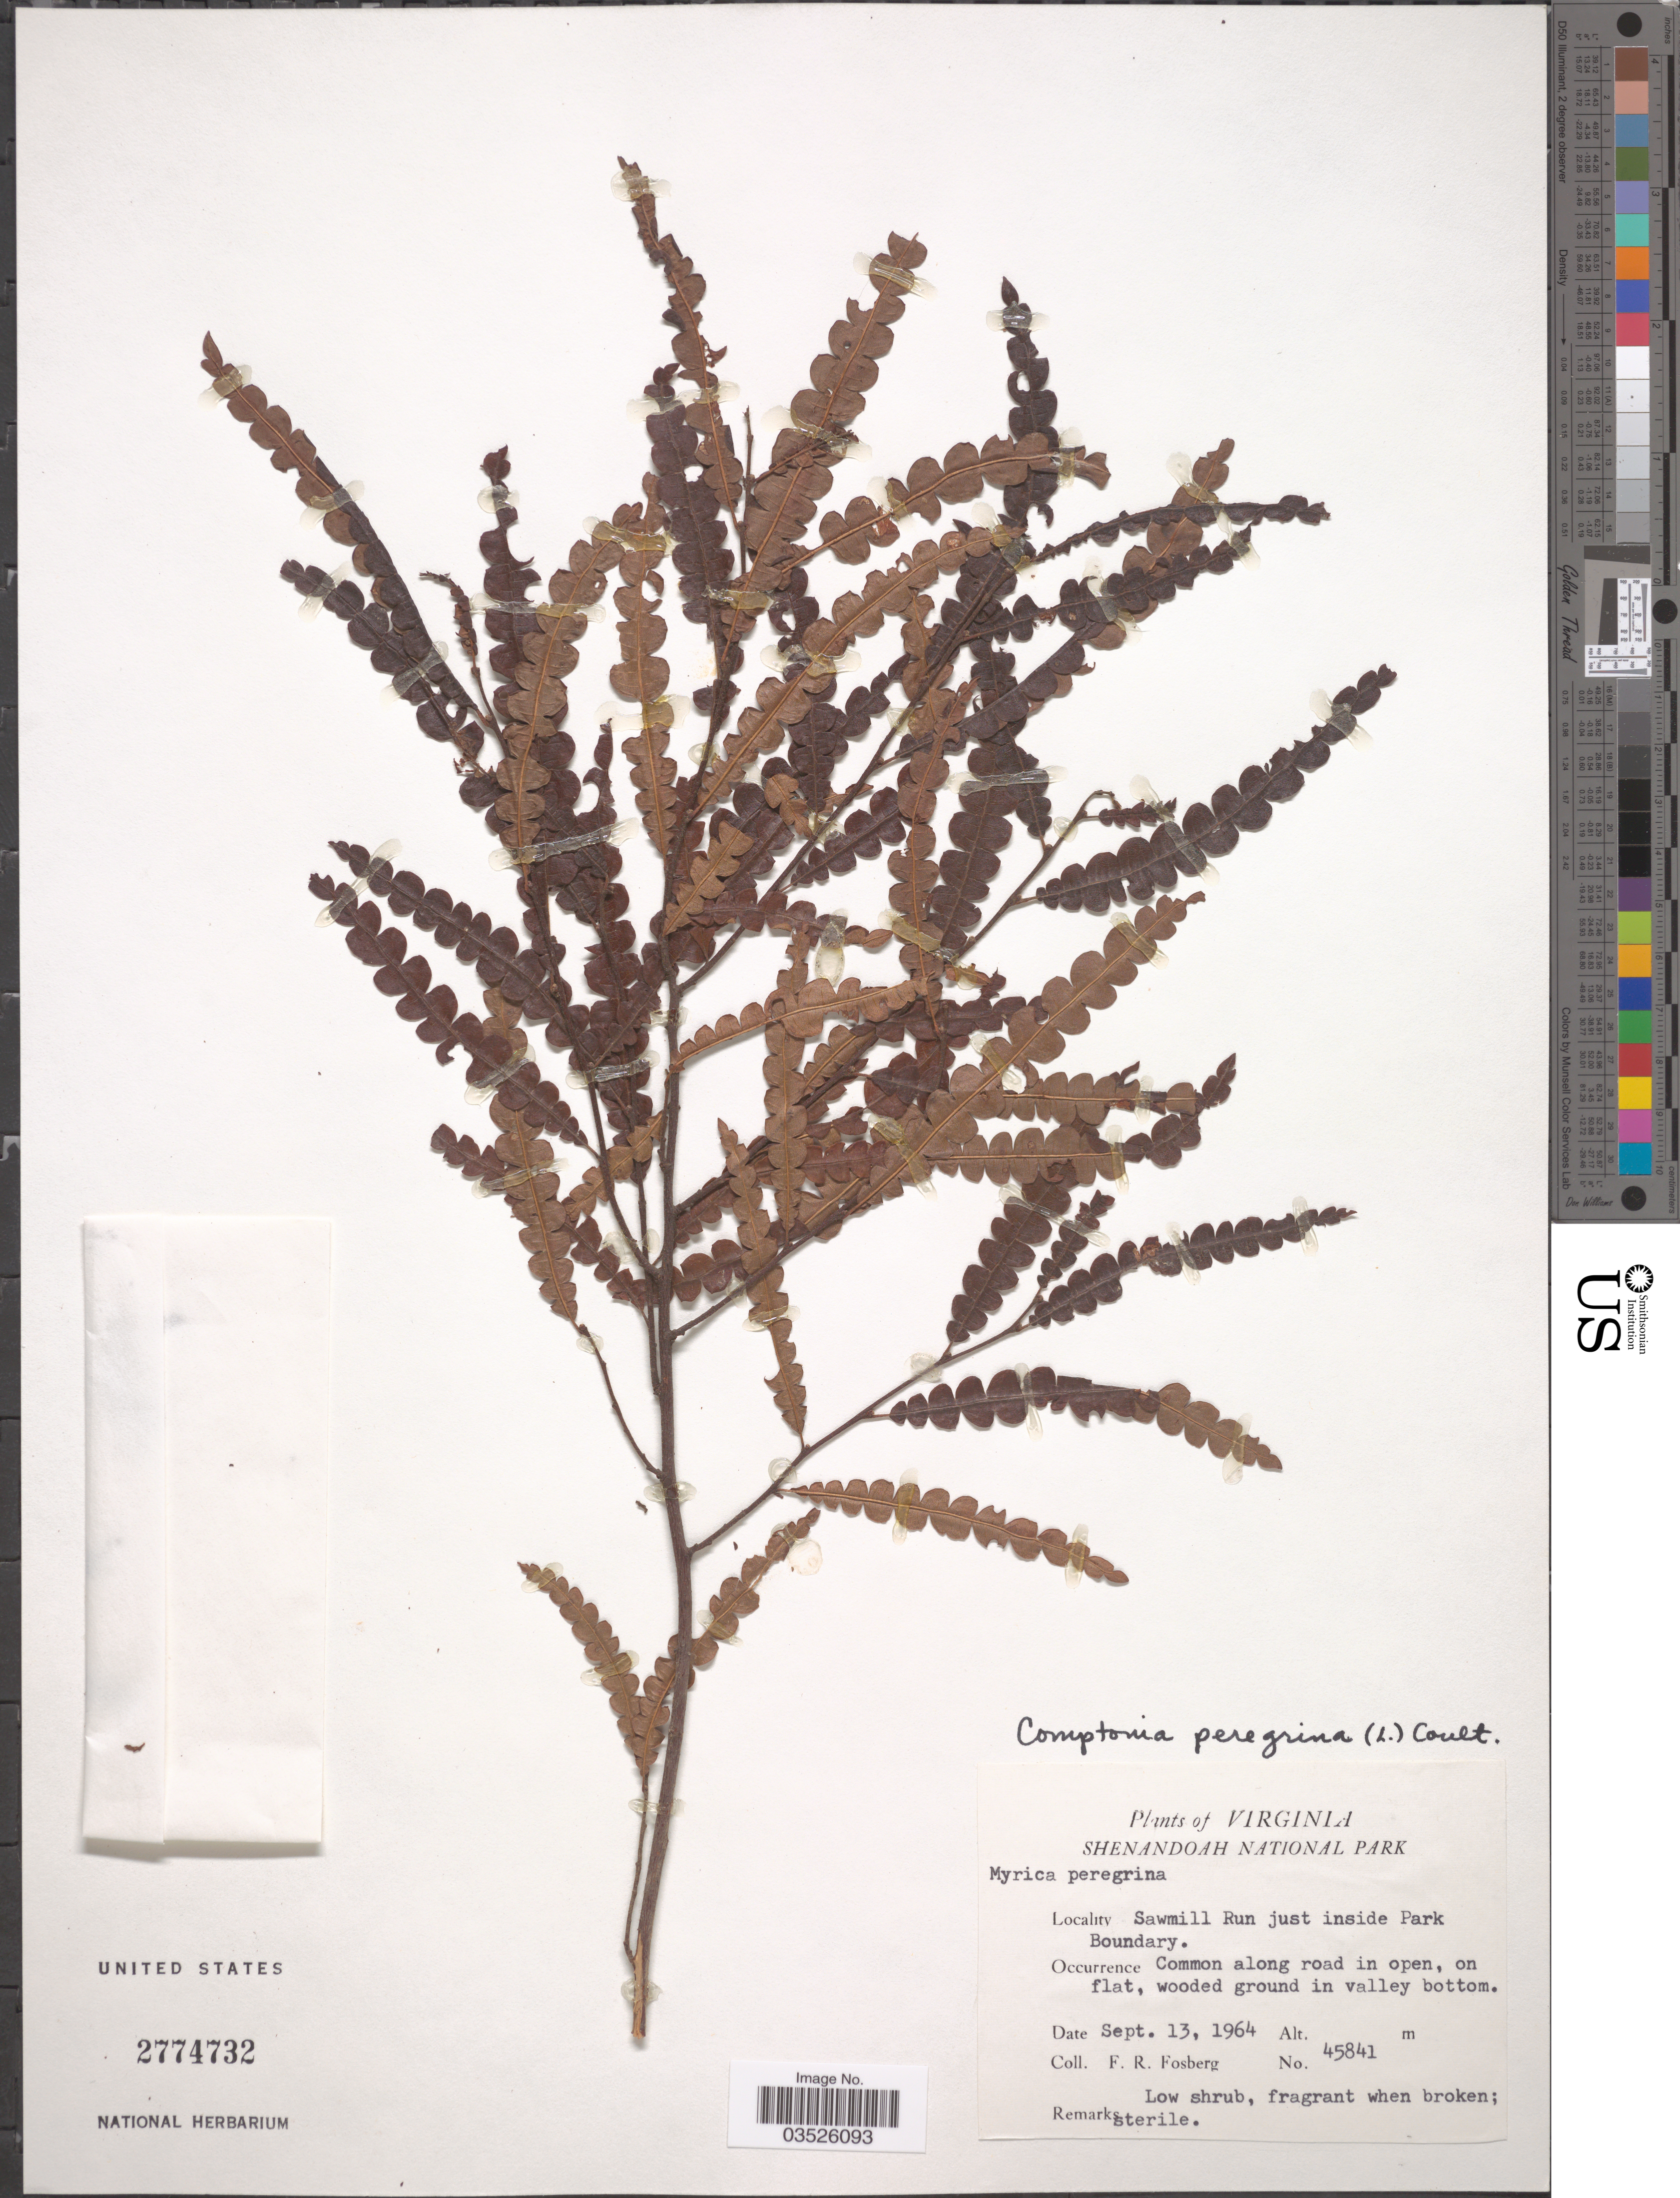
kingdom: Plantae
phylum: Tracheophyta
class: Magnoliopsida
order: Fagales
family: Myricaceae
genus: Comptonia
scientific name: Comptonia peregrina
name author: (L.) J.M. Coult.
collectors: F. R. Fosberg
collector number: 45841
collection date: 1964-09-13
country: United States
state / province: Virginia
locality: Shenandoah National Park. Sawmill Run just inside Park Boundary.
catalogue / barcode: US 2774732